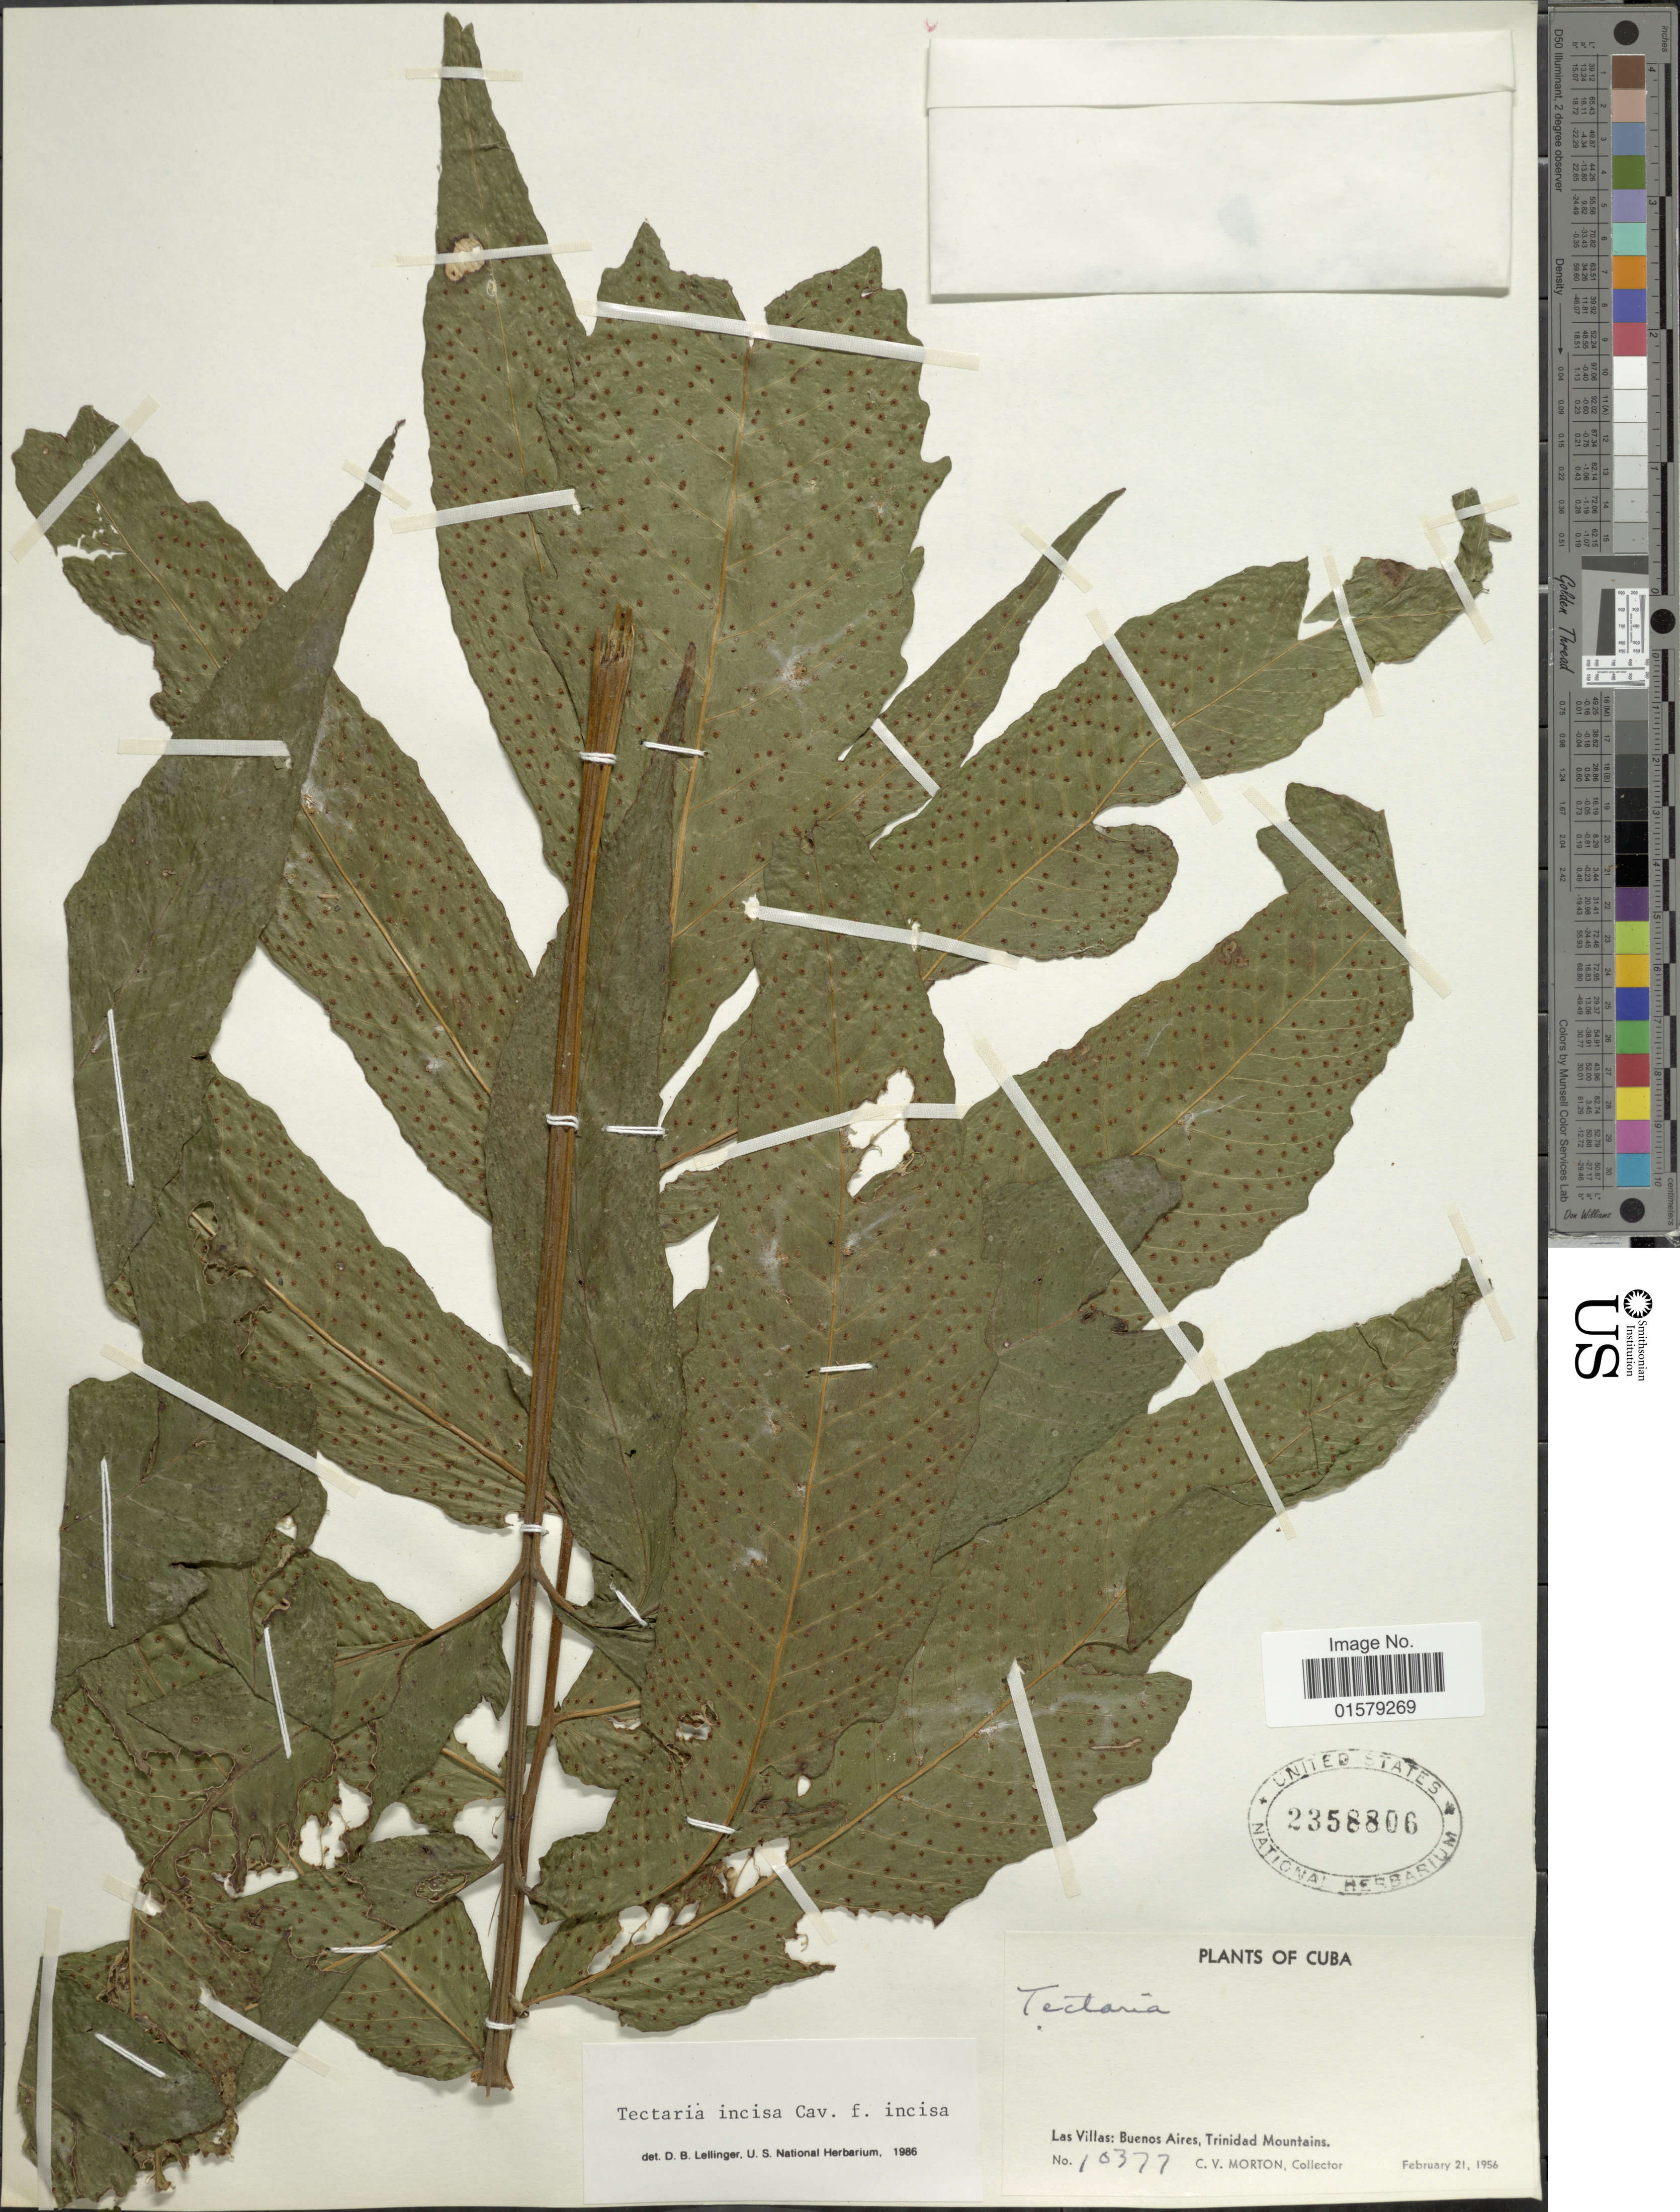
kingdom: Plantae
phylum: Tracheophyta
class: Polypodiopsida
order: Polypodiales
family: Tectariaceae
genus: Tectaria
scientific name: Tectaria incisa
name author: Cav.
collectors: C. V. Morton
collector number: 10377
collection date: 1956-02-21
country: Cuba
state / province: Las Villas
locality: Buenos Aires, Trinidad Mountains.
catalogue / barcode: US 2358806